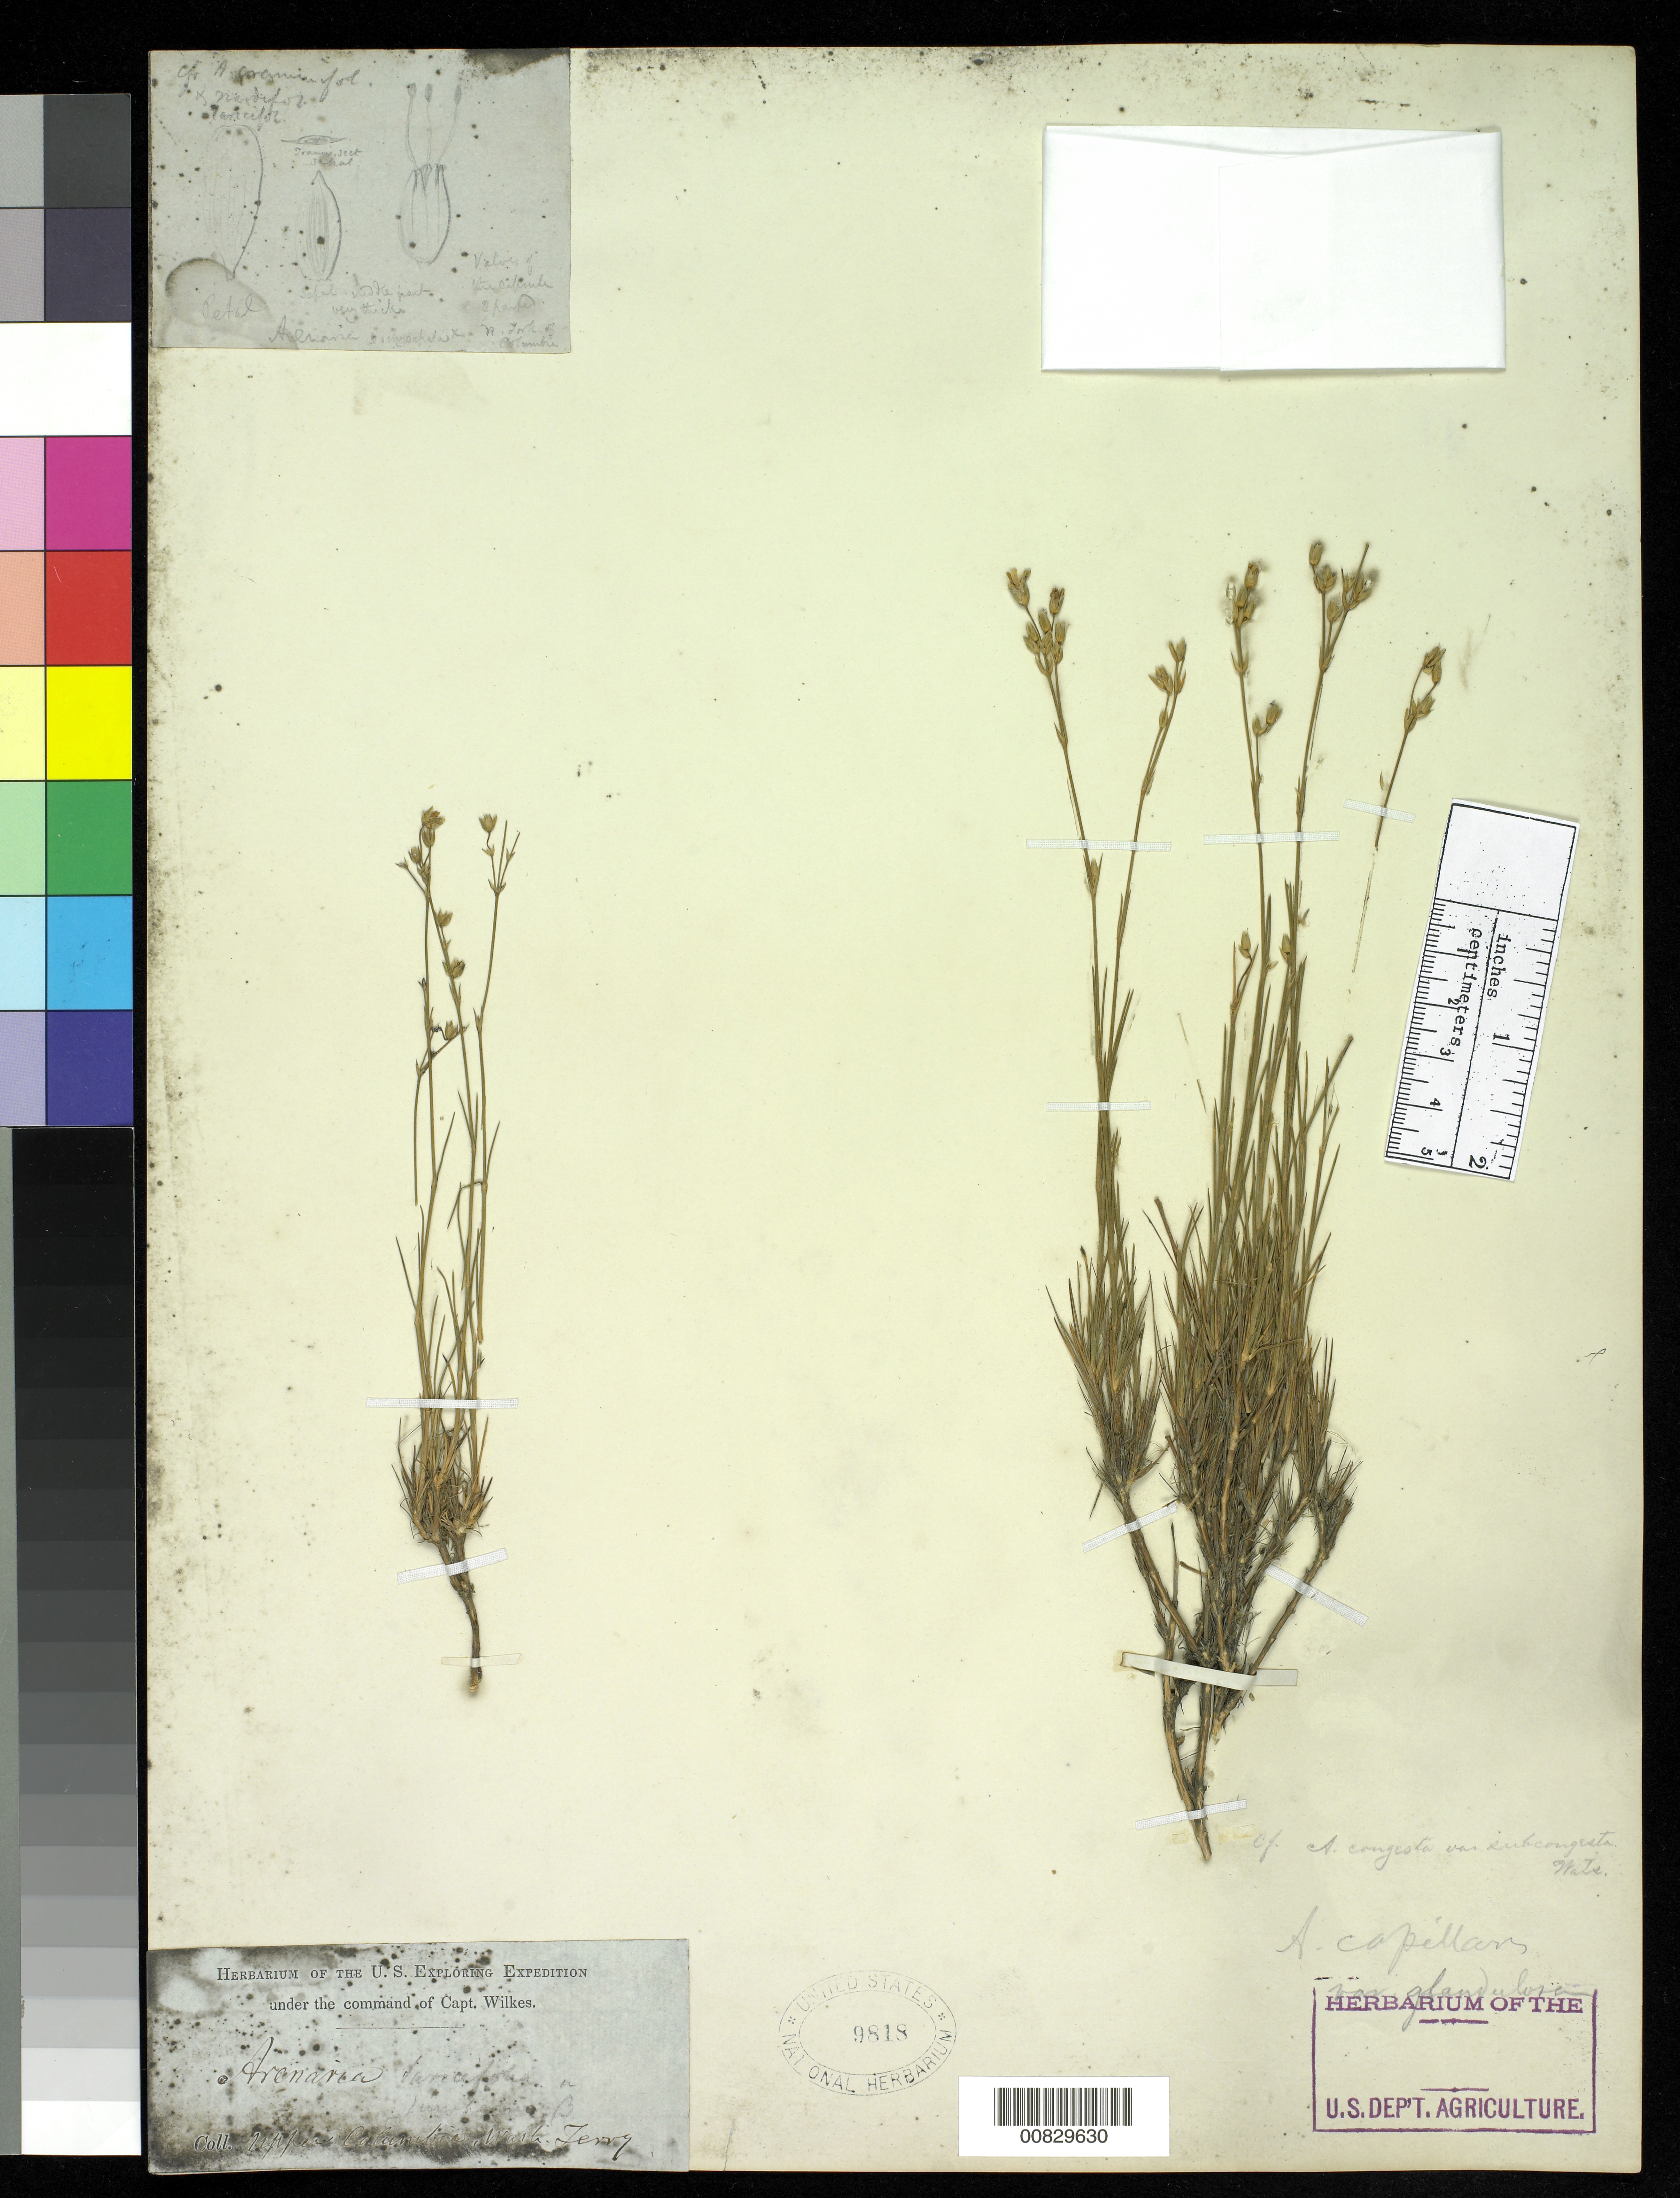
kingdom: Plantae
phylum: Tracheophyta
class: Magnoliopsida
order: Caryophyllales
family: Caryophyllaceae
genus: Eremogone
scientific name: Eremogone sp.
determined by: Strong, Mark T., (BOT), Smithsonian Institution - National Museum of Natural History (UNITED STATES)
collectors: Wilkes Explor. Exped.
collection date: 1838/1842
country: United States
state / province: Washington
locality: Upper Columbia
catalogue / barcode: US 9818